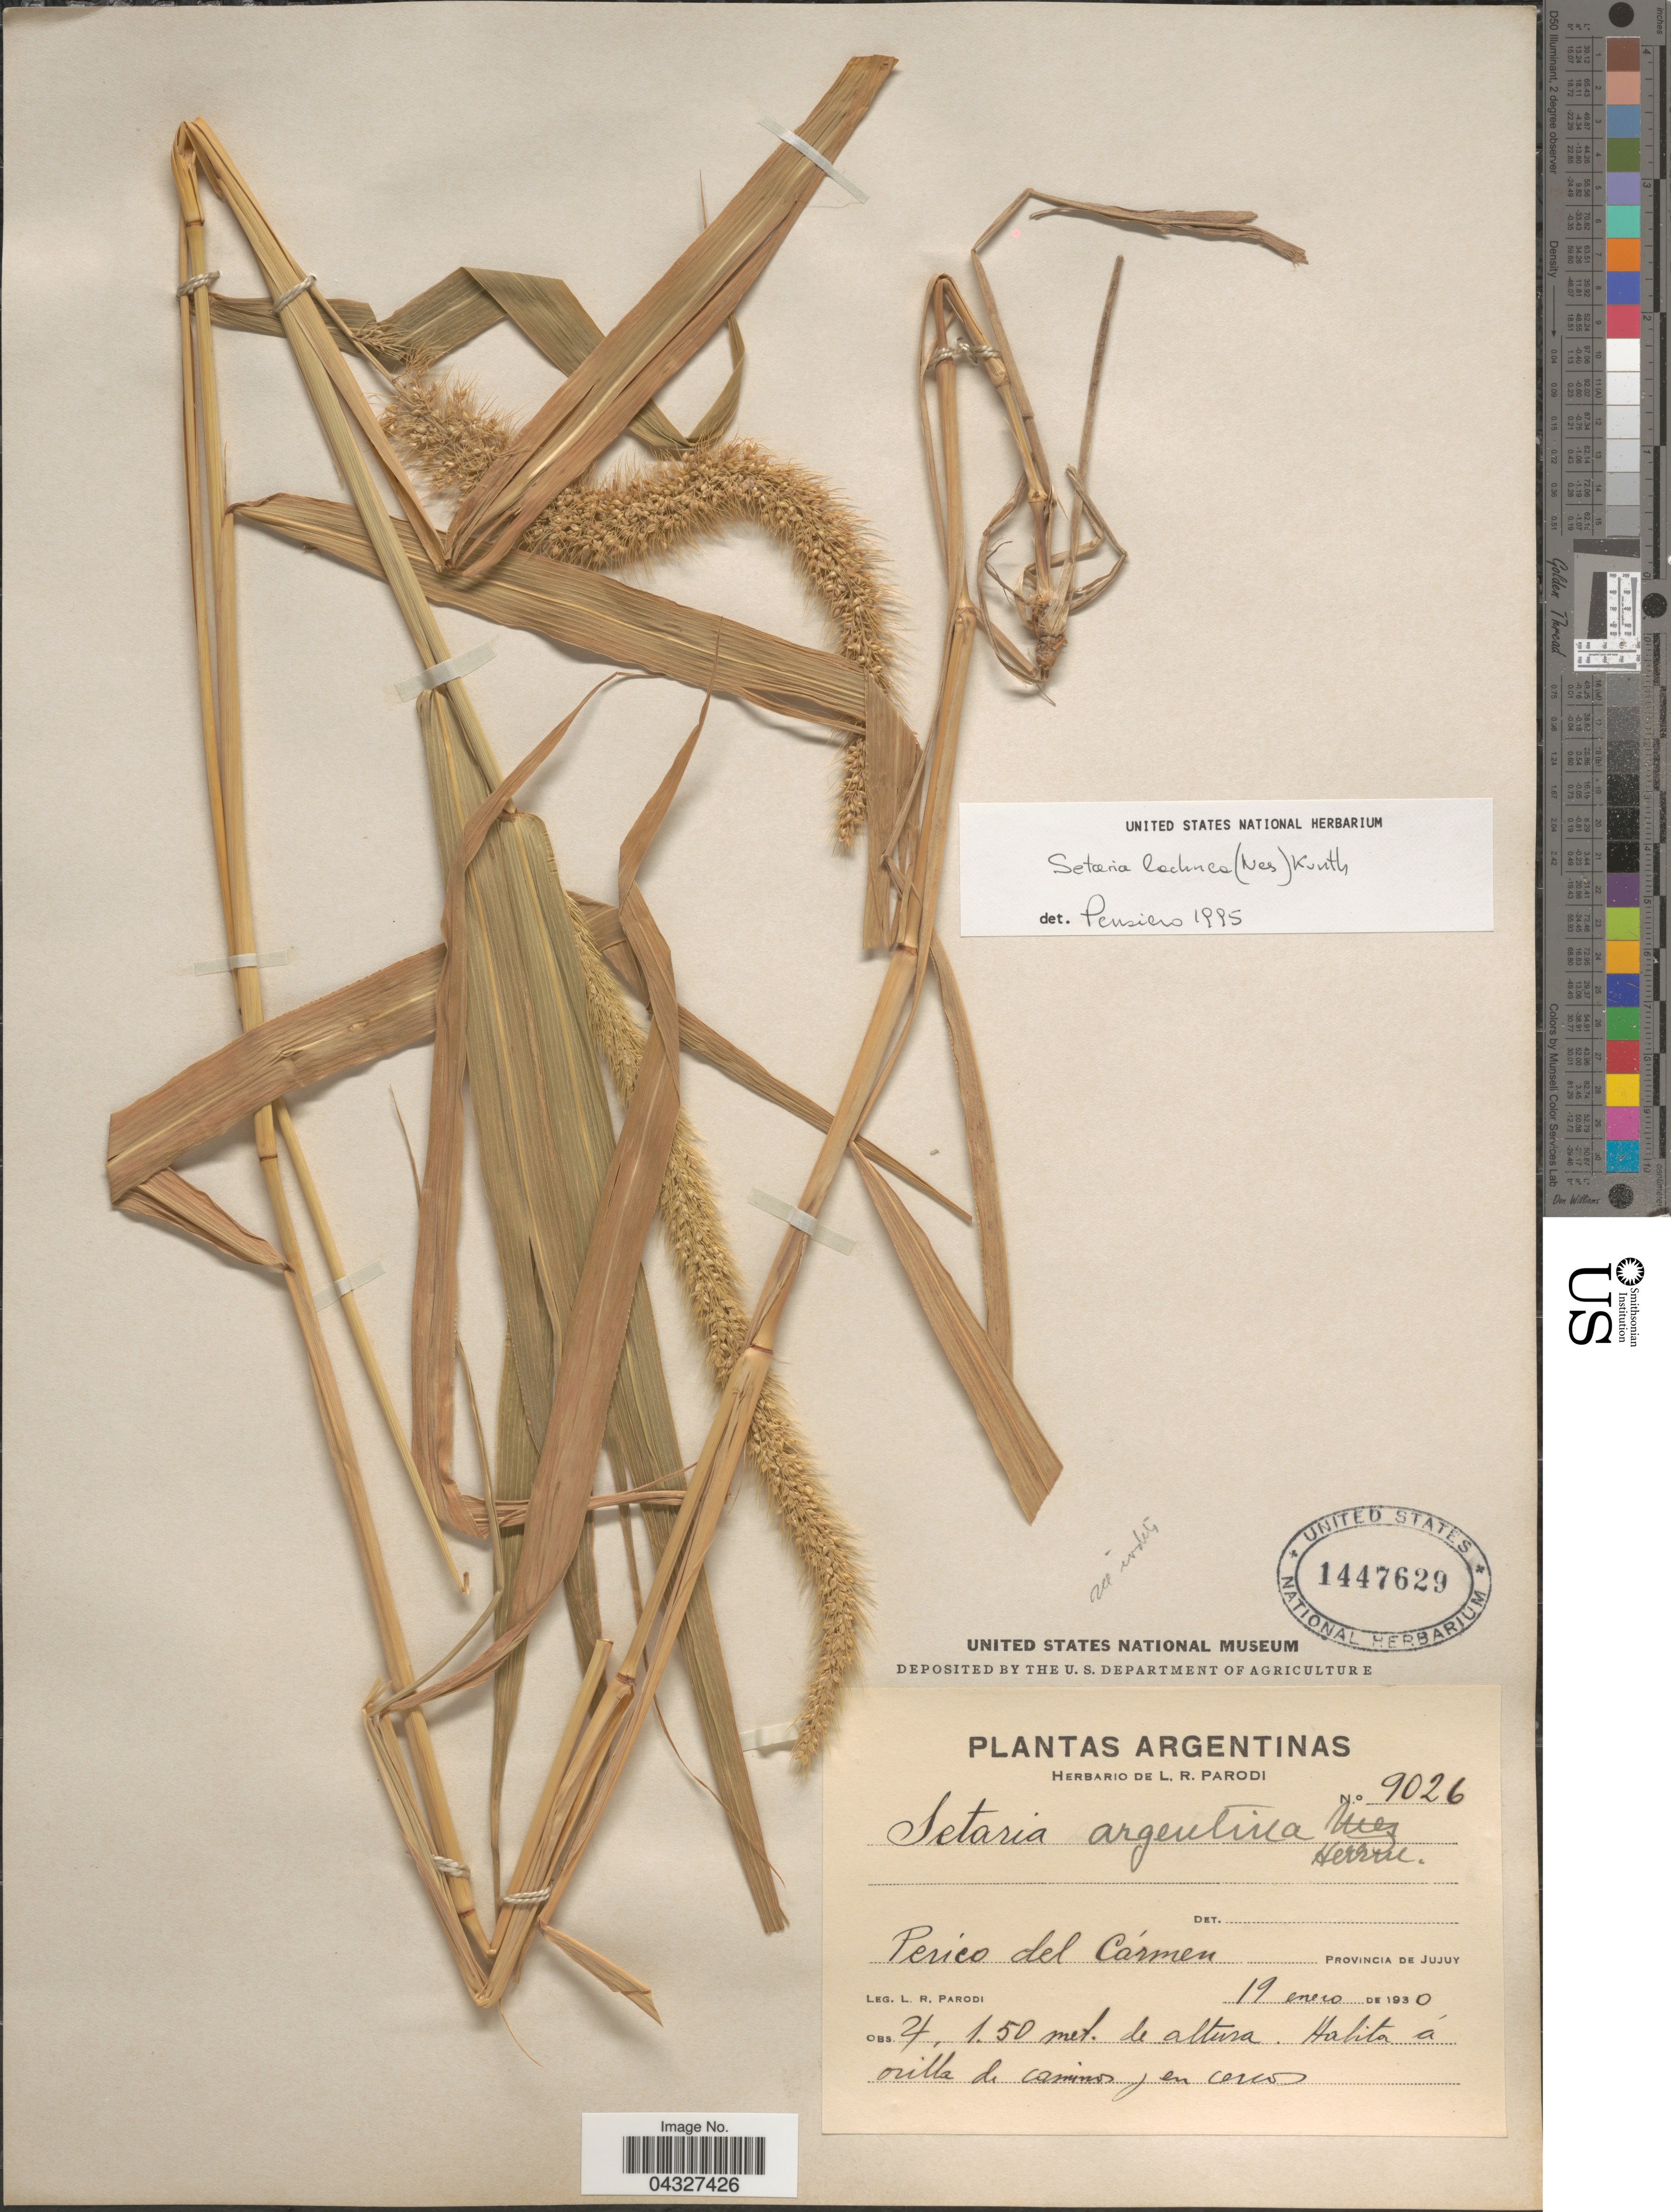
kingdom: Plantae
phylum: Tracheophyta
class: Liliopsida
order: Poales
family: Poaceae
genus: Setaria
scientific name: Setaria lachnea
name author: (Nees) Kunth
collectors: L. R. Parodi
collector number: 9026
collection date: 1930-01-19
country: Argentina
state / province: Jujuy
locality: Perco del Cármen. Provincia de Jujuy.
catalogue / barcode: US 1447629